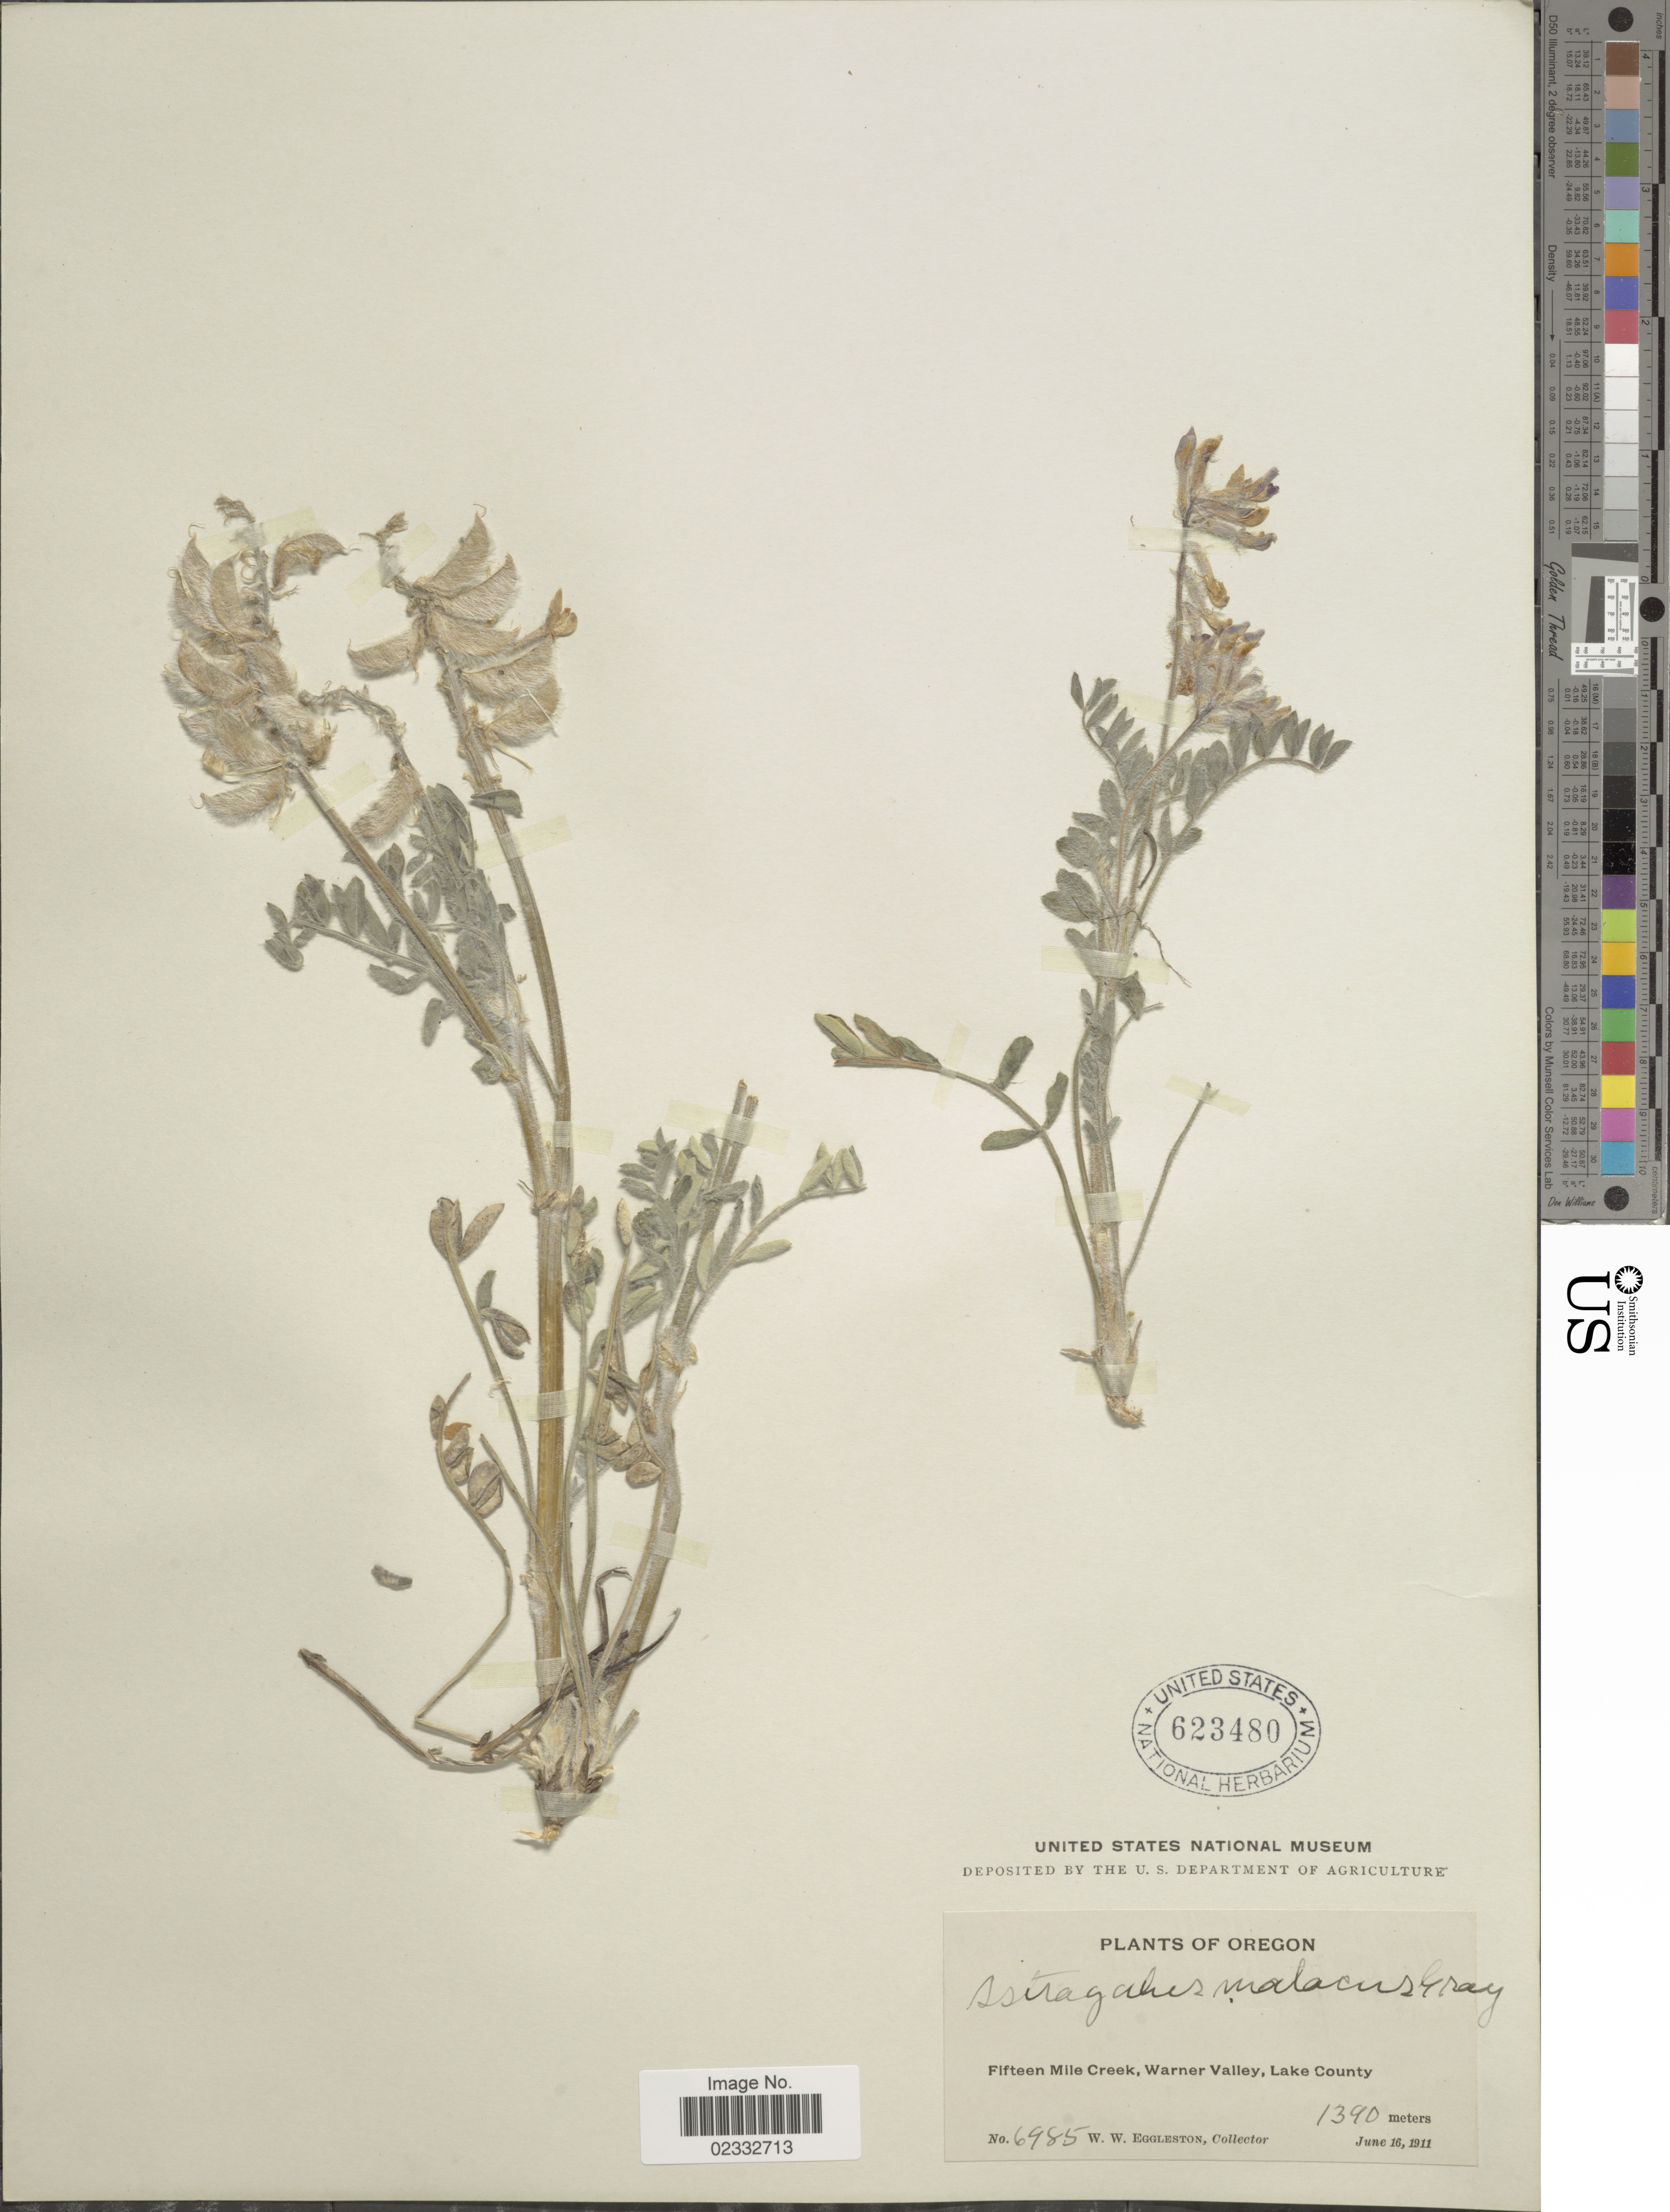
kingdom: Plantae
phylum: Tracheophyta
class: Magnoliopsida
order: Fabales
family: Fabaceae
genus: Astragalus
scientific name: Astragalus malacus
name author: A. Gray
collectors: W. W. Eggleston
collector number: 6985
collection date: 1911-06-16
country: United States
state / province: Oregon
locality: Fifteen Mile Creek, Warner Valley, Lake County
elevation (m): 1390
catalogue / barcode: US 623480